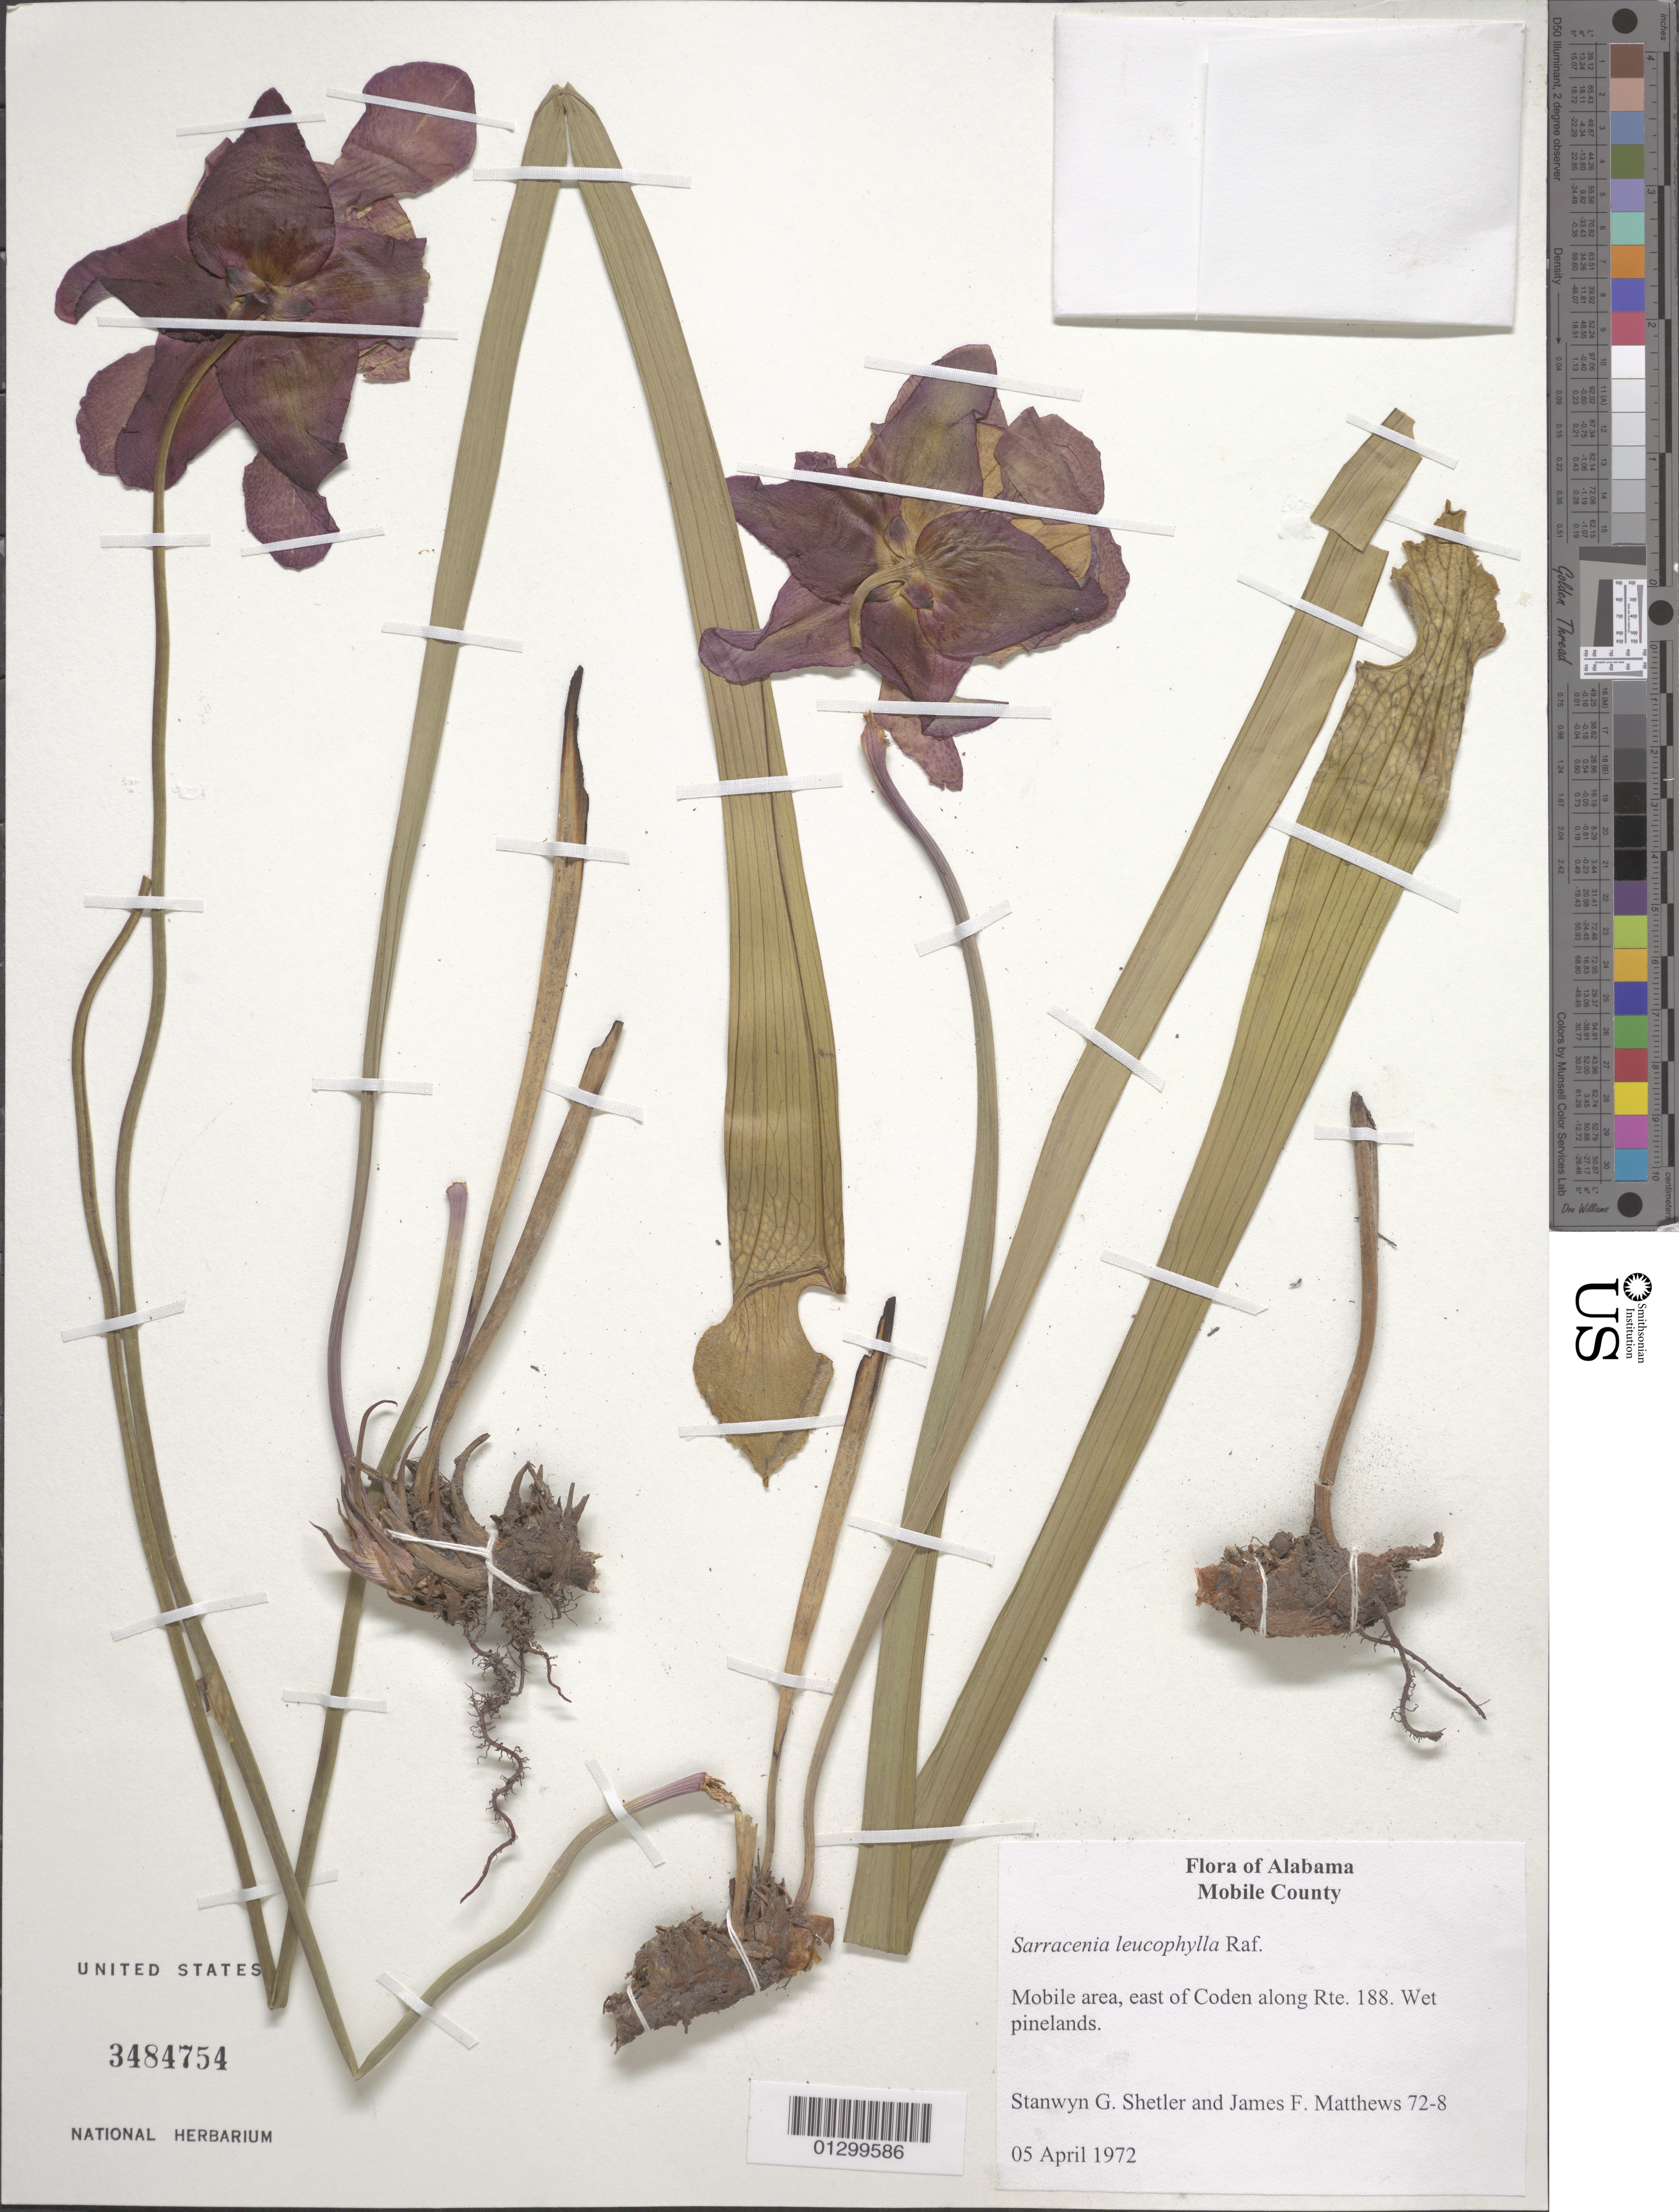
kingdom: Plantae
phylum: Tracheophyta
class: Magnoliopsida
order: Ericales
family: Sarraceniaceae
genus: Sarracenia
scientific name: Sarracenia leucophylla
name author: Raf.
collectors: S. Shetler & J. F. Matthews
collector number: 72-8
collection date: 1972-04-05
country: United States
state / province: Alabama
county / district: Mobile County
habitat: Wet pinelands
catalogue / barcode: US 3484754